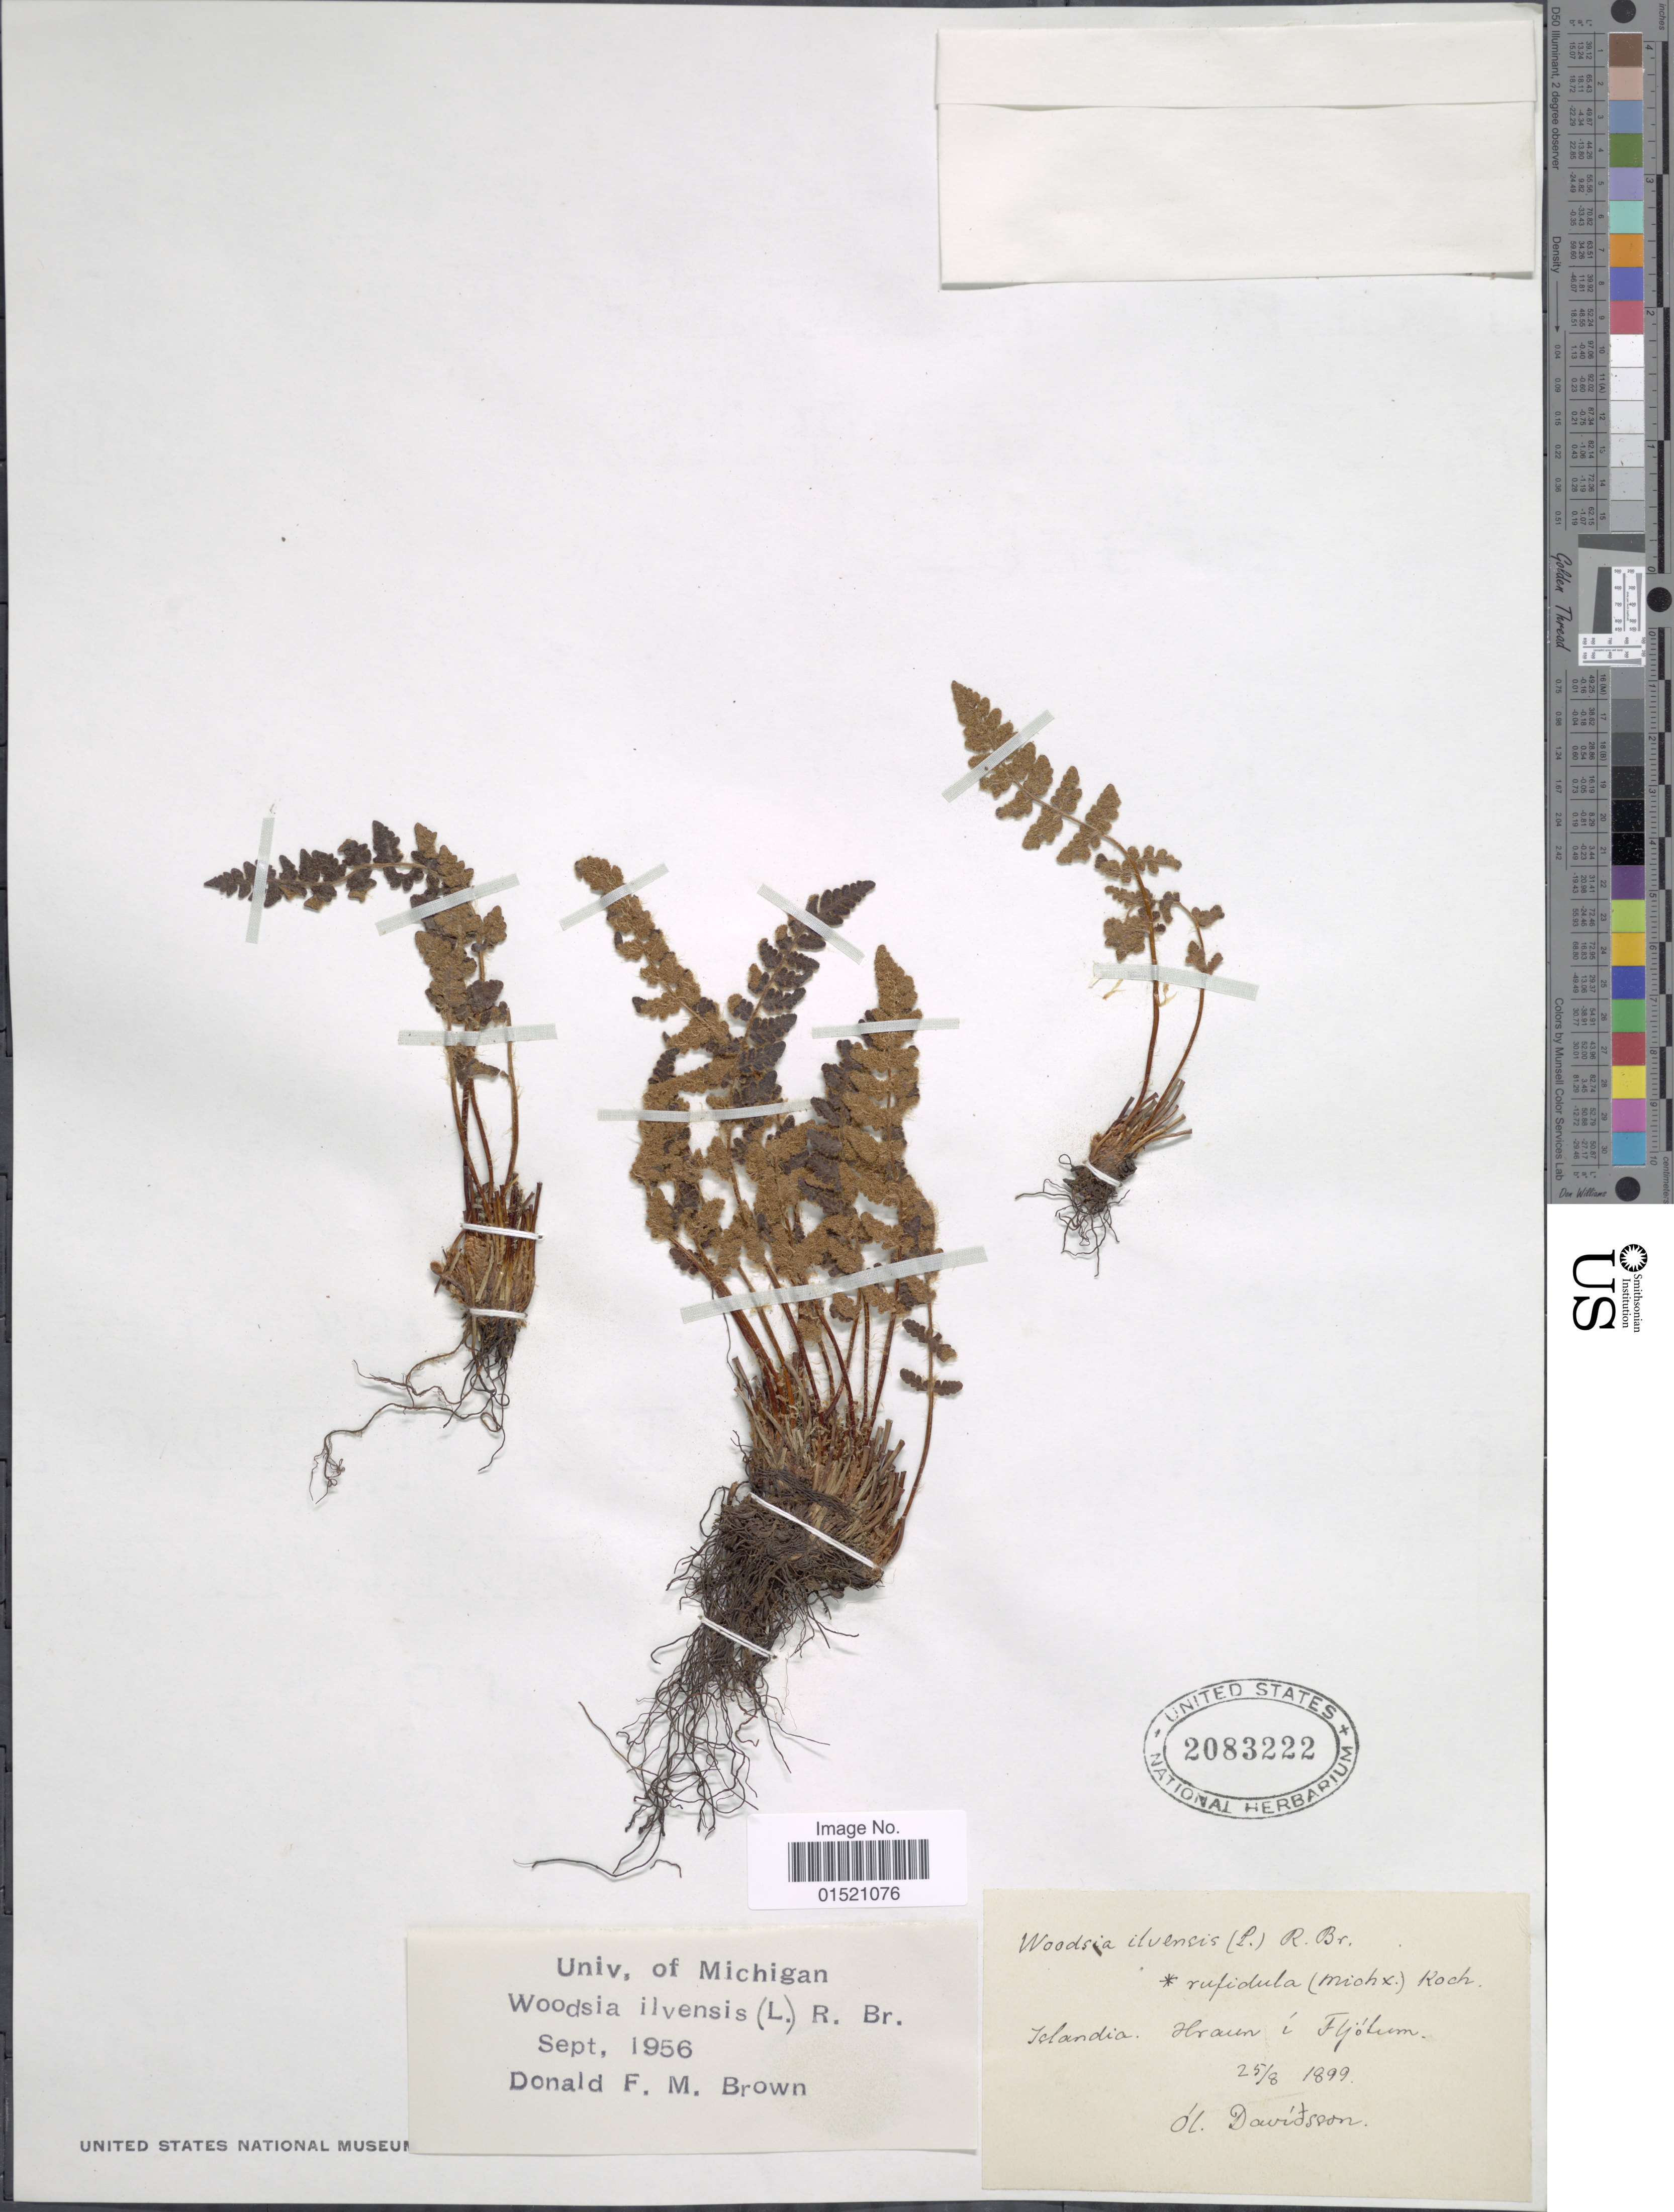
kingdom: Plantae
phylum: Tracheophyta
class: Polypodiopsida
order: Polypodiales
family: Woodsiaceae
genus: Woodsia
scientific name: Woodsia ilvensis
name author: (L.) R. Br.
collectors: I. Davidsson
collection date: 1899-08-25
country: Iceland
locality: Iclandia Hraun i Fljotum.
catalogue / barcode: US 2083222